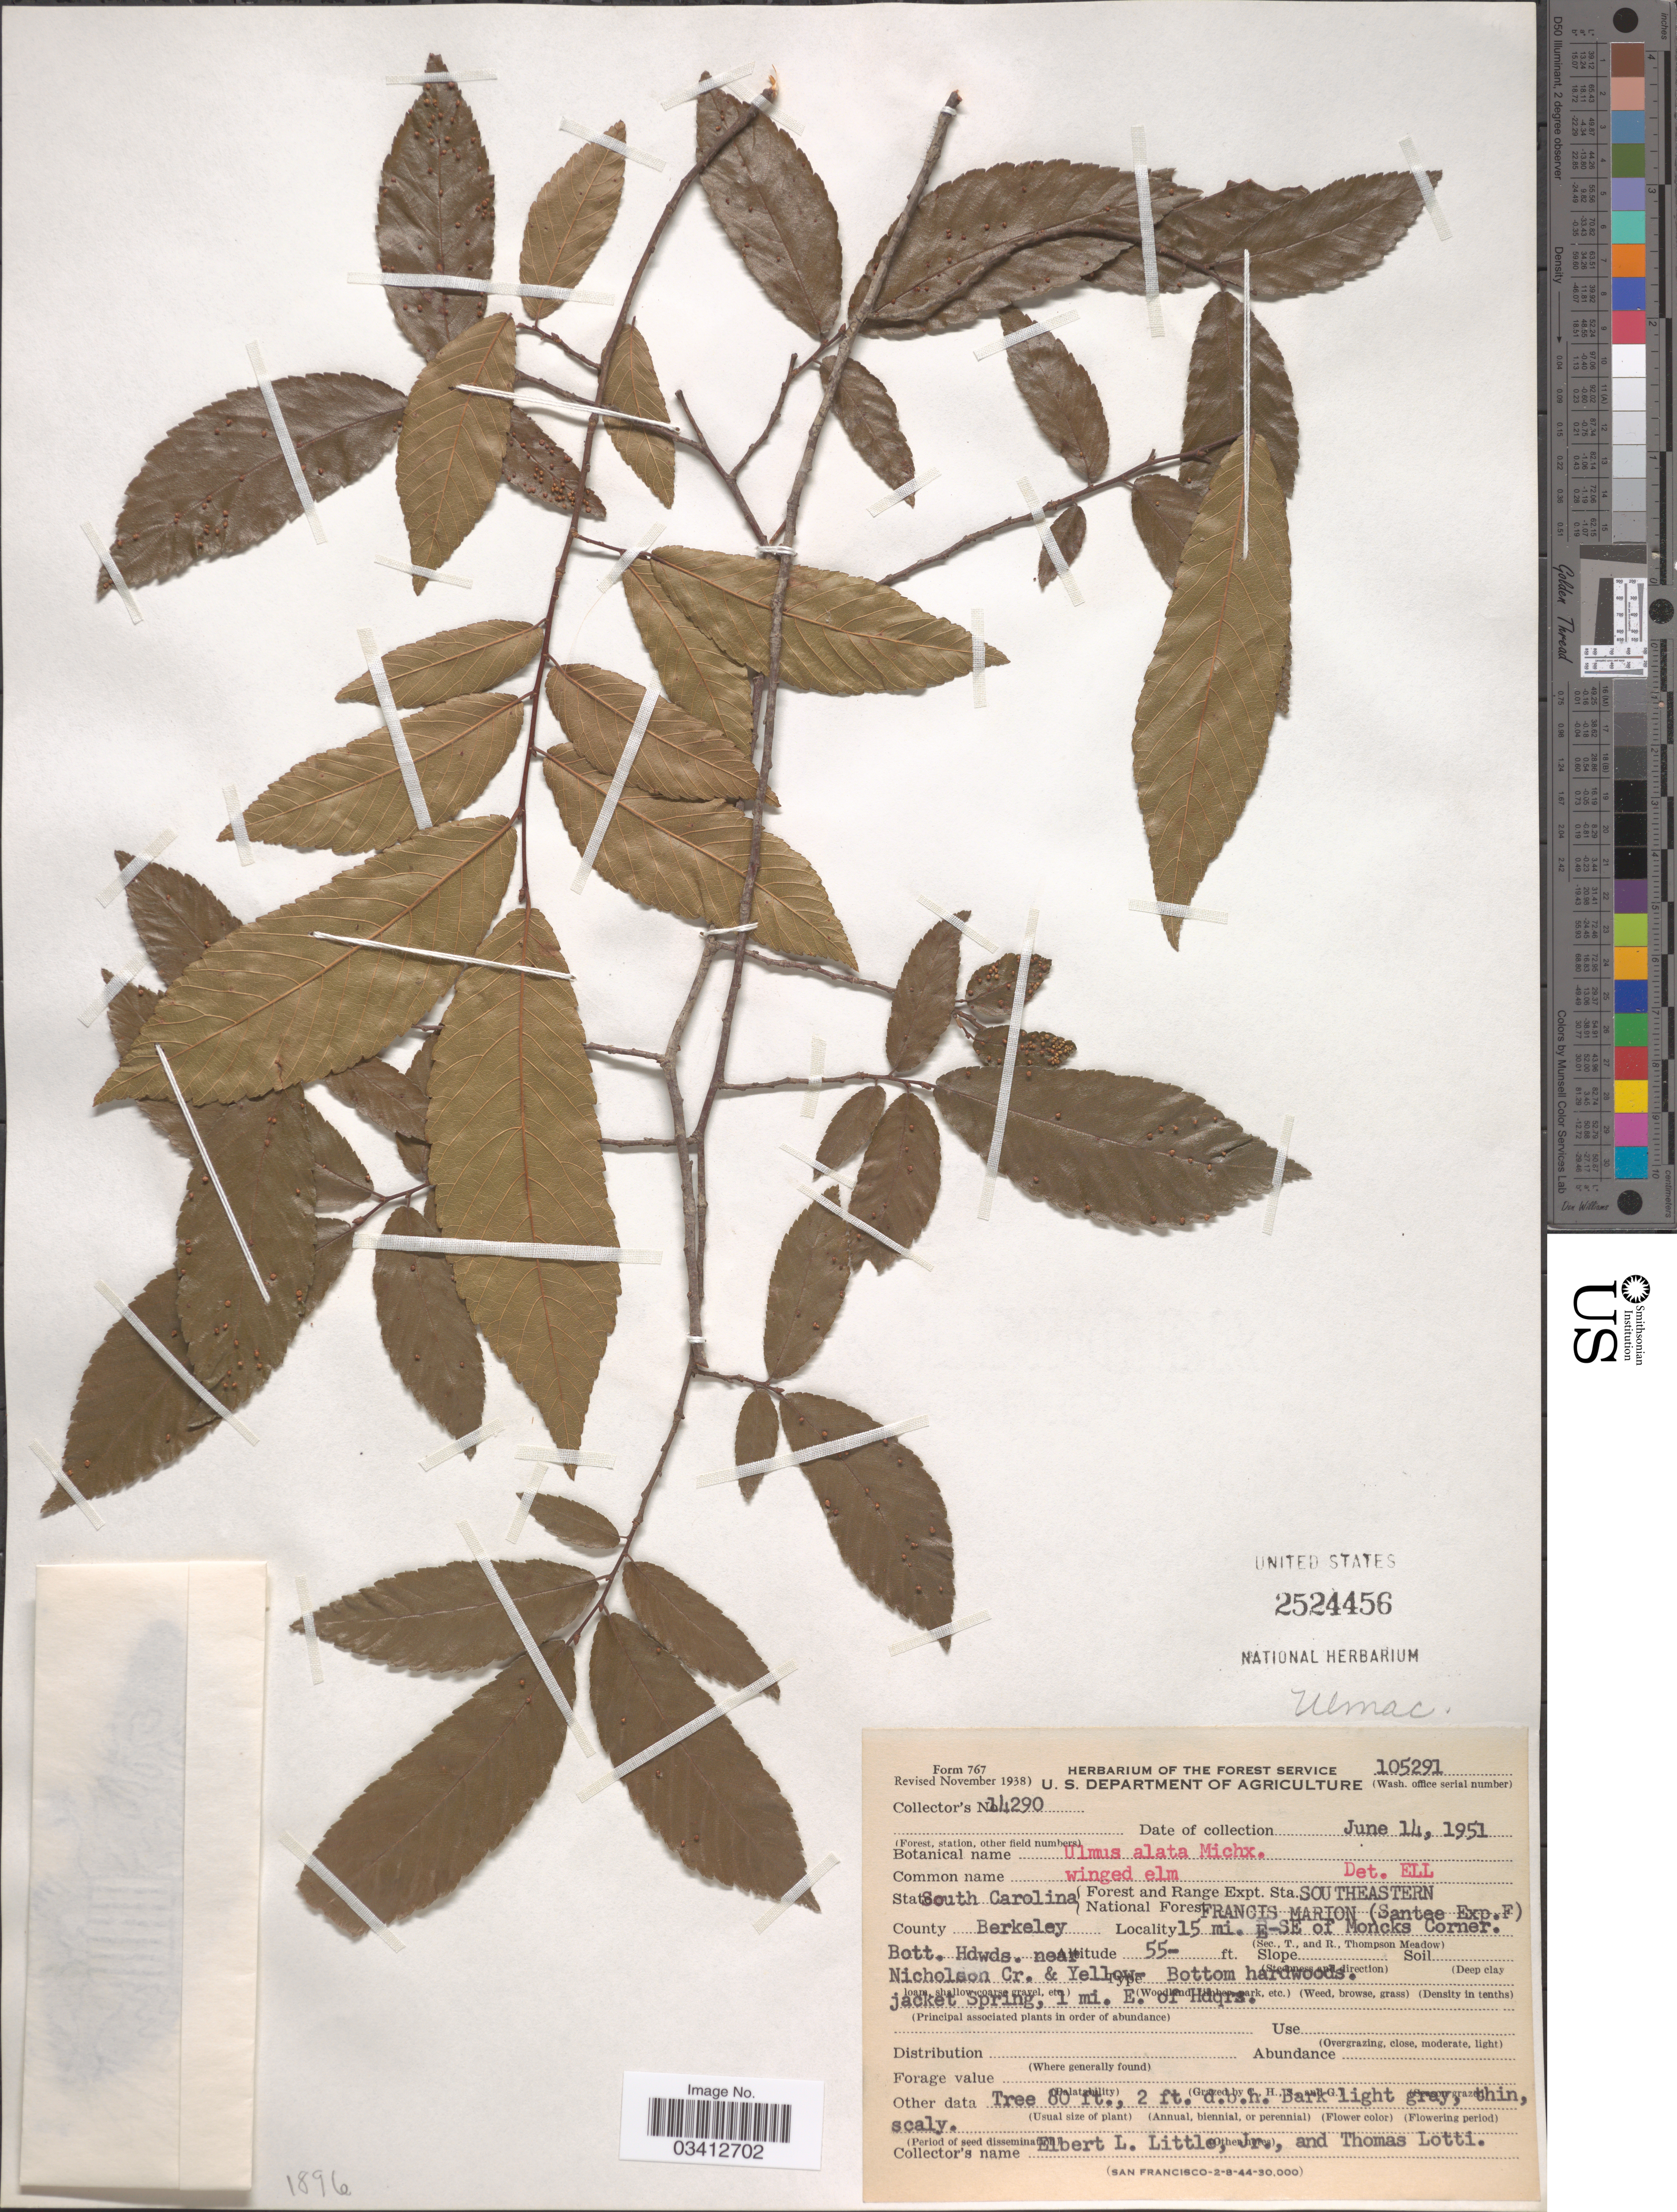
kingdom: Plantae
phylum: Tracheophyta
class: Magnoliopsida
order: Rosales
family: Ulmaceae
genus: Ulmus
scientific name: Ulmus alata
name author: Michx.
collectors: E. L. Little & T. Lotti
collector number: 14290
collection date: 1951-06-14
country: United States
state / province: South Carolina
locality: Forest and Range Expt. Sta. Southeastern. National Forest Francis Marion (Santee Exp. F). County Berkeley. 15 mi. E-SE of Moncks Corner. Bott. Hdwds. near Nicholson Cr. & Yellow-jacket Spring, 1 mi. E. of Hdqrs.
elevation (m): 17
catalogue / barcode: US 2524456